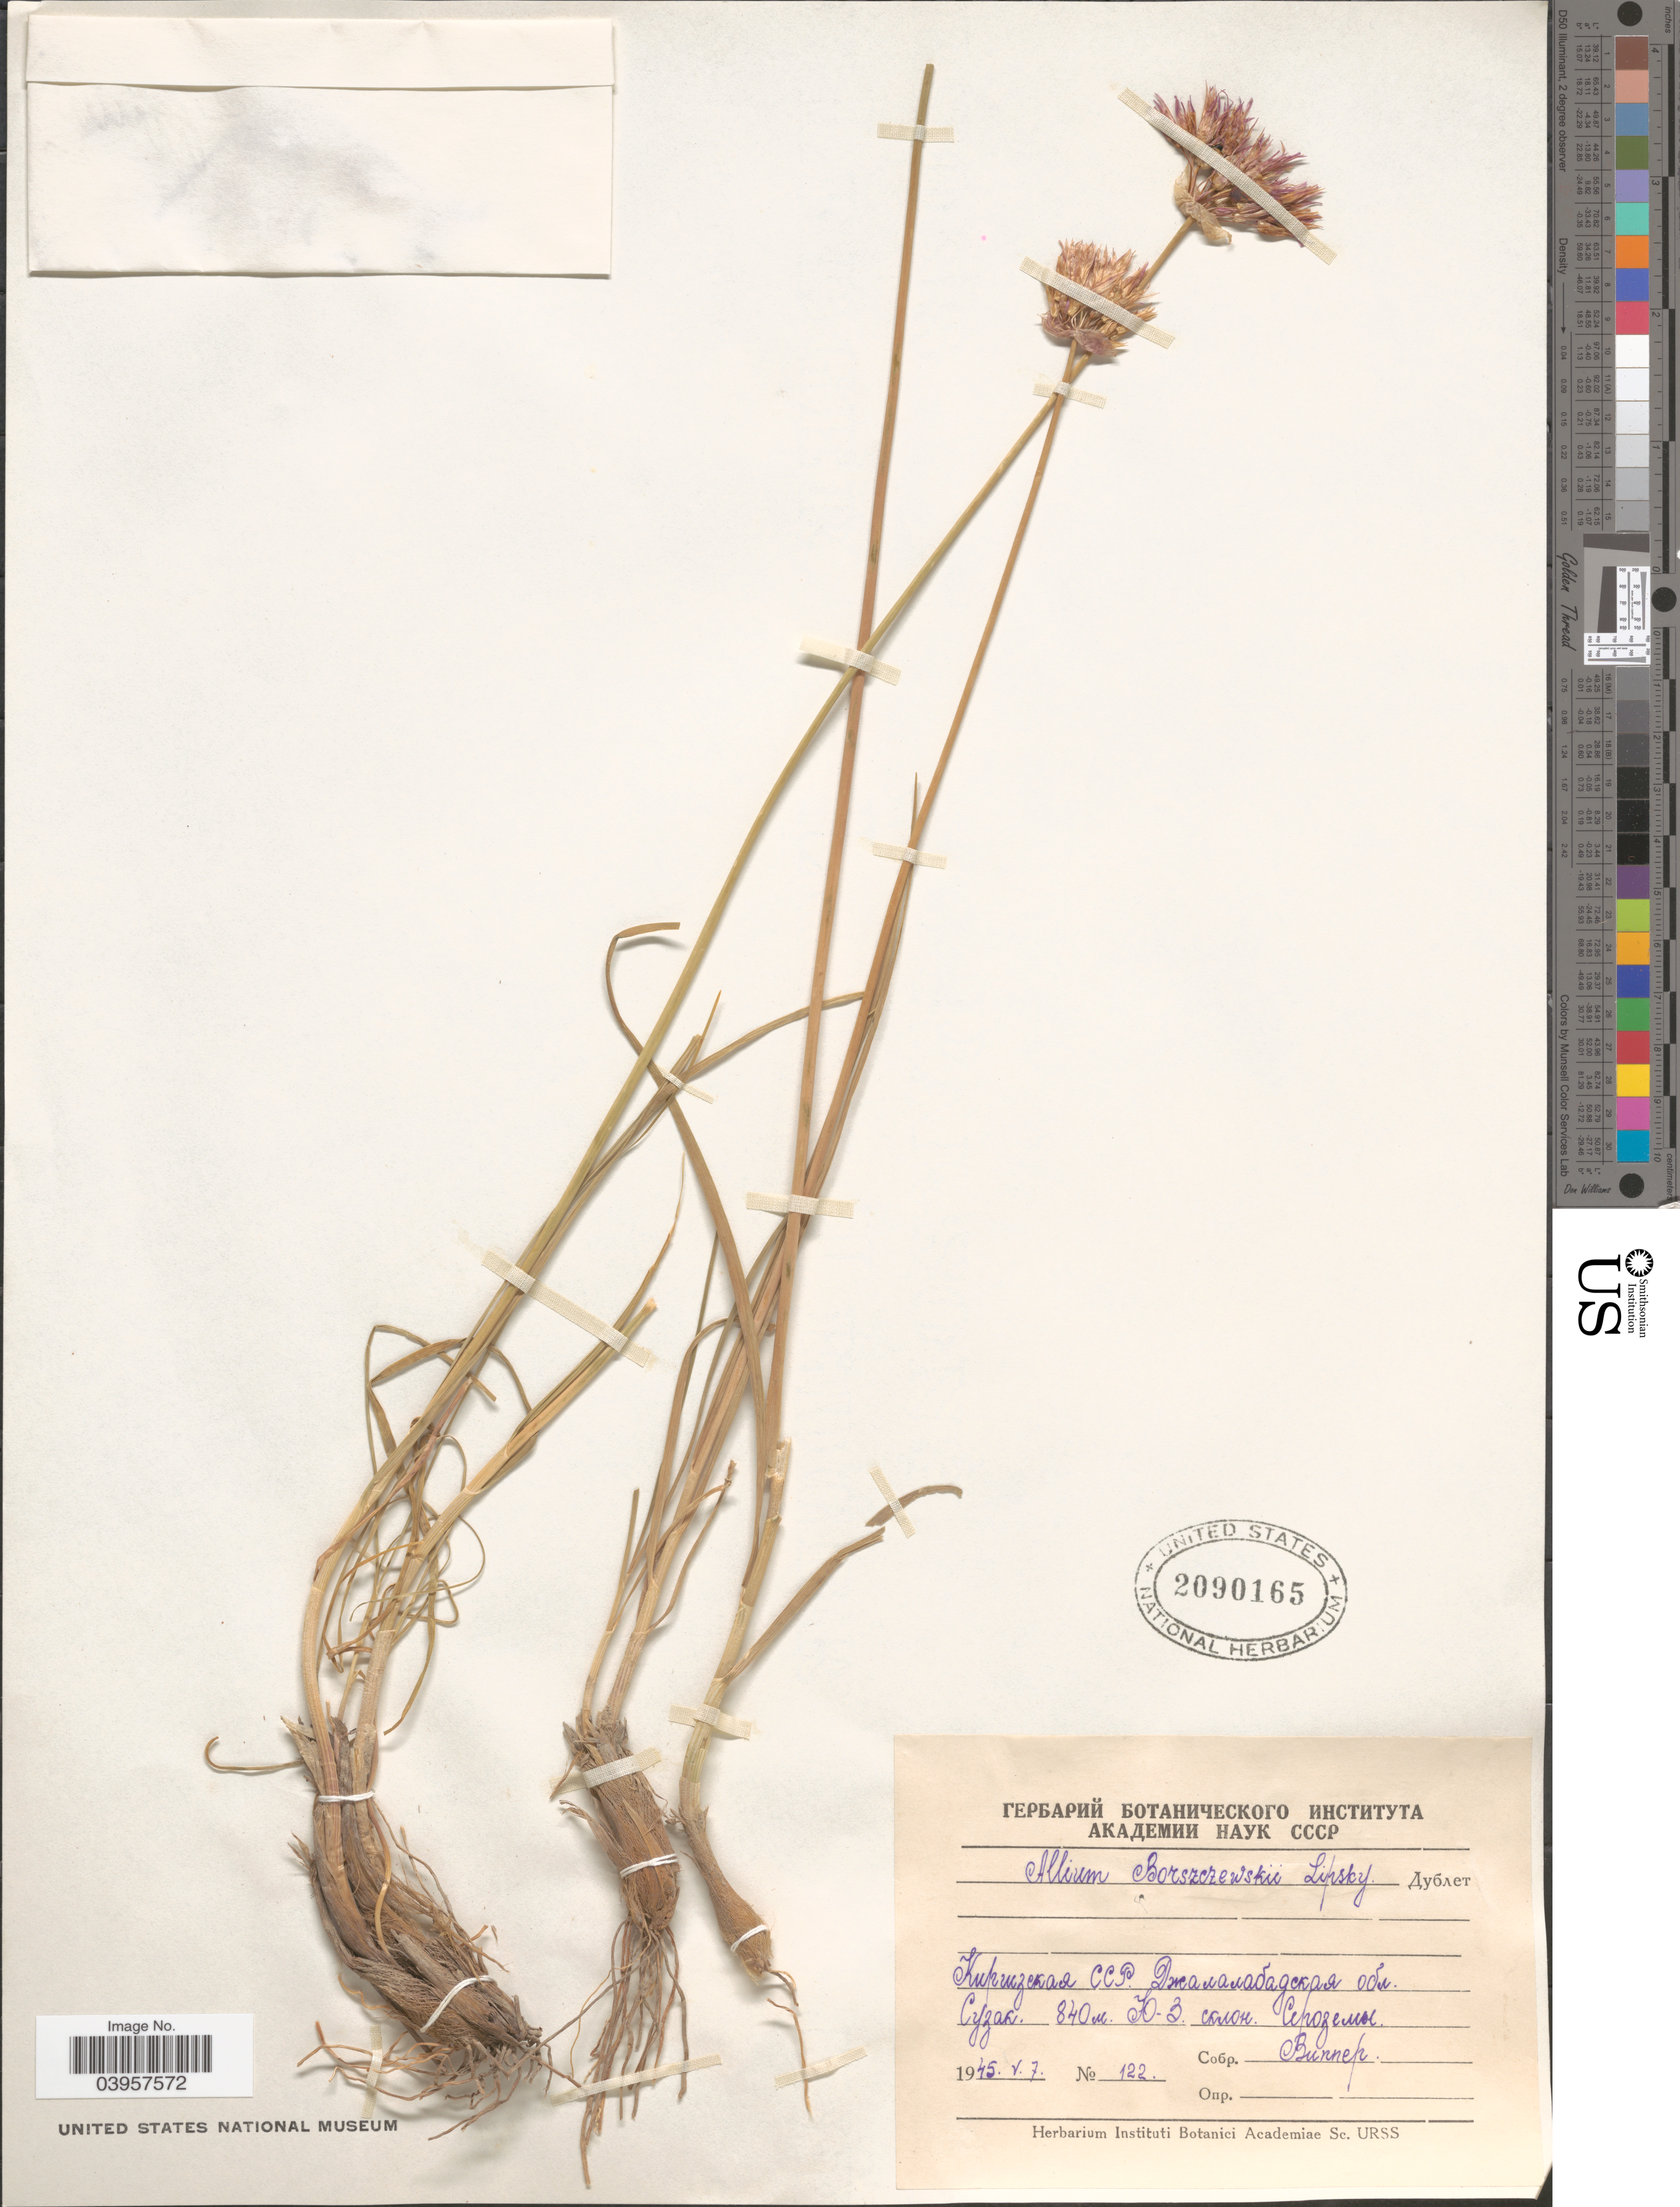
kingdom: Plantae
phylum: Tracheophyta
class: Liliopsida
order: Asparagales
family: Amaryllidaceae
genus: Allium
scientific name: Allium borszczowii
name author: Regel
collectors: Vipper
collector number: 122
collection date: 1945-05-07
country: Kyrgyzstan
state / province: Jalal-Abad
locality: Suzak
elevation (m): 840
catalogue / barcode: US 2090165